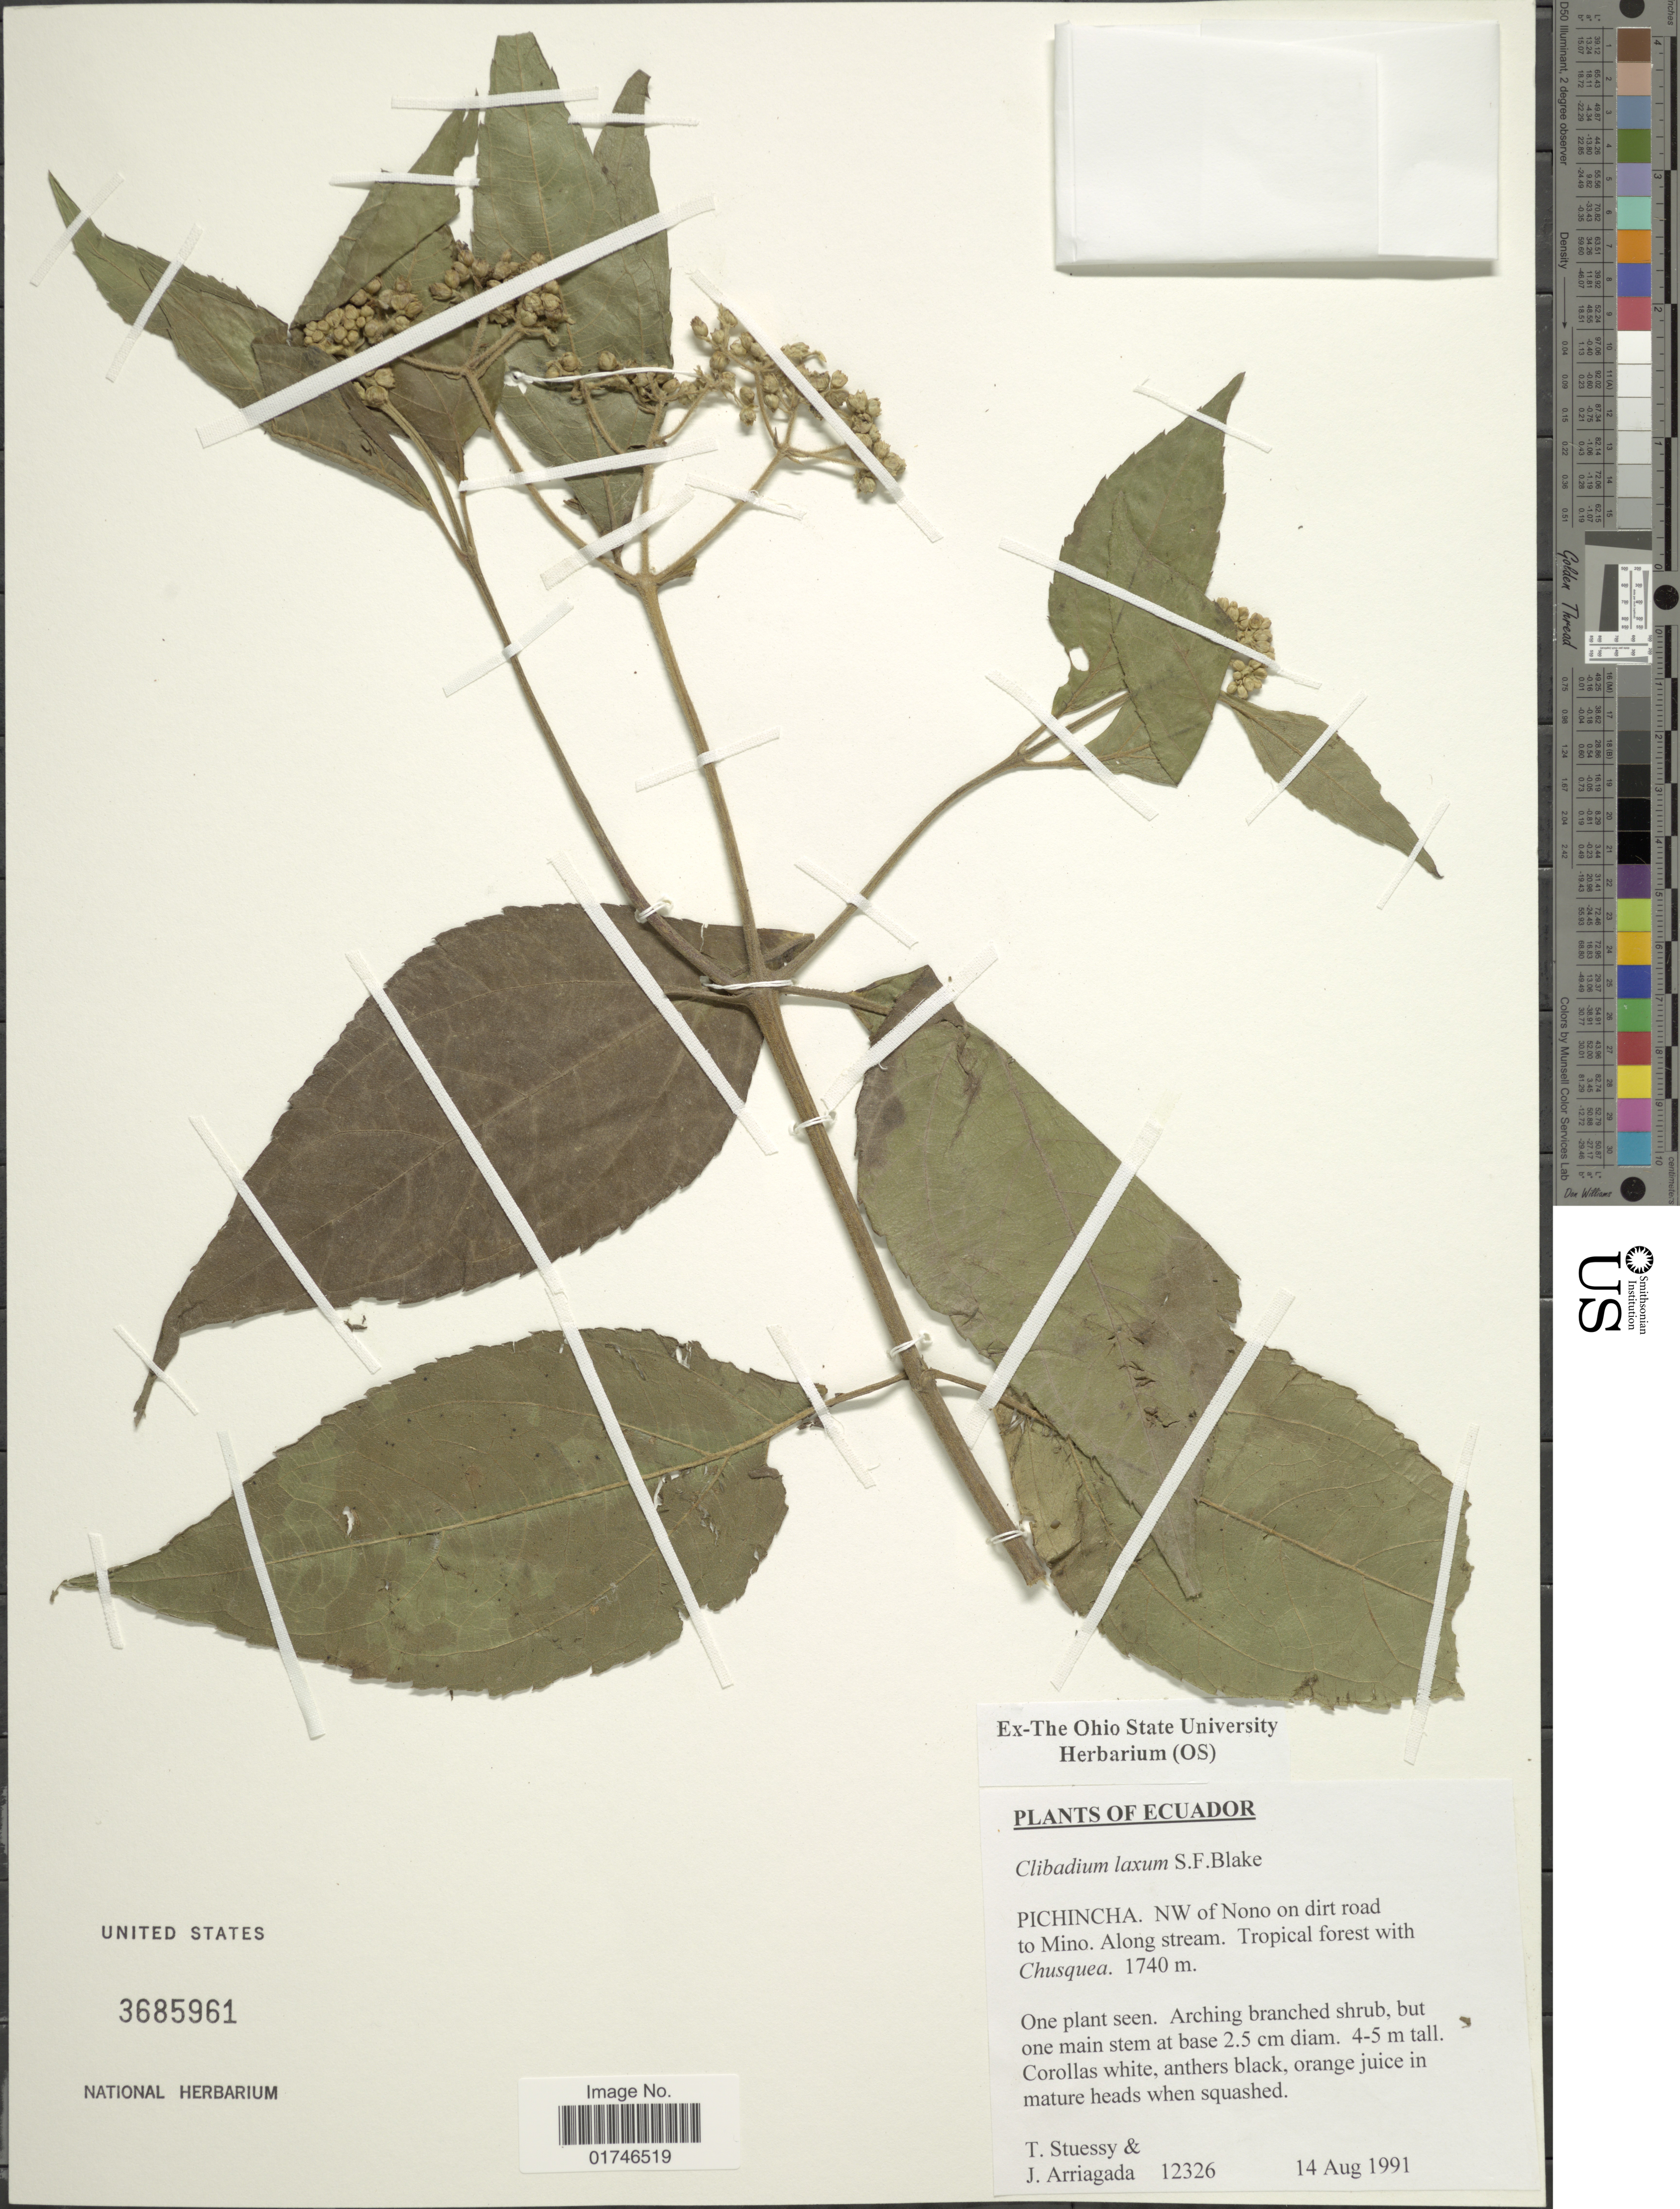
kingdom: Plantae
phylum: Tracheophyta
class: Magnoliopsida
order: Asterales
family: Asteraceae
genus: Clibadium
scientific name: Clibadium laxum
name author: S.F. Blake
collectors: T. Stuessy & J. Arriagada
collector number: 12326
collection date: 1991-08-14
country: Ecuador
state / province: Pichincha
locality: Pichincha: NW of Nono on dirt road to Mino. Along stream.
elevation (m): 1740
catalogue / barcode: US 3685961